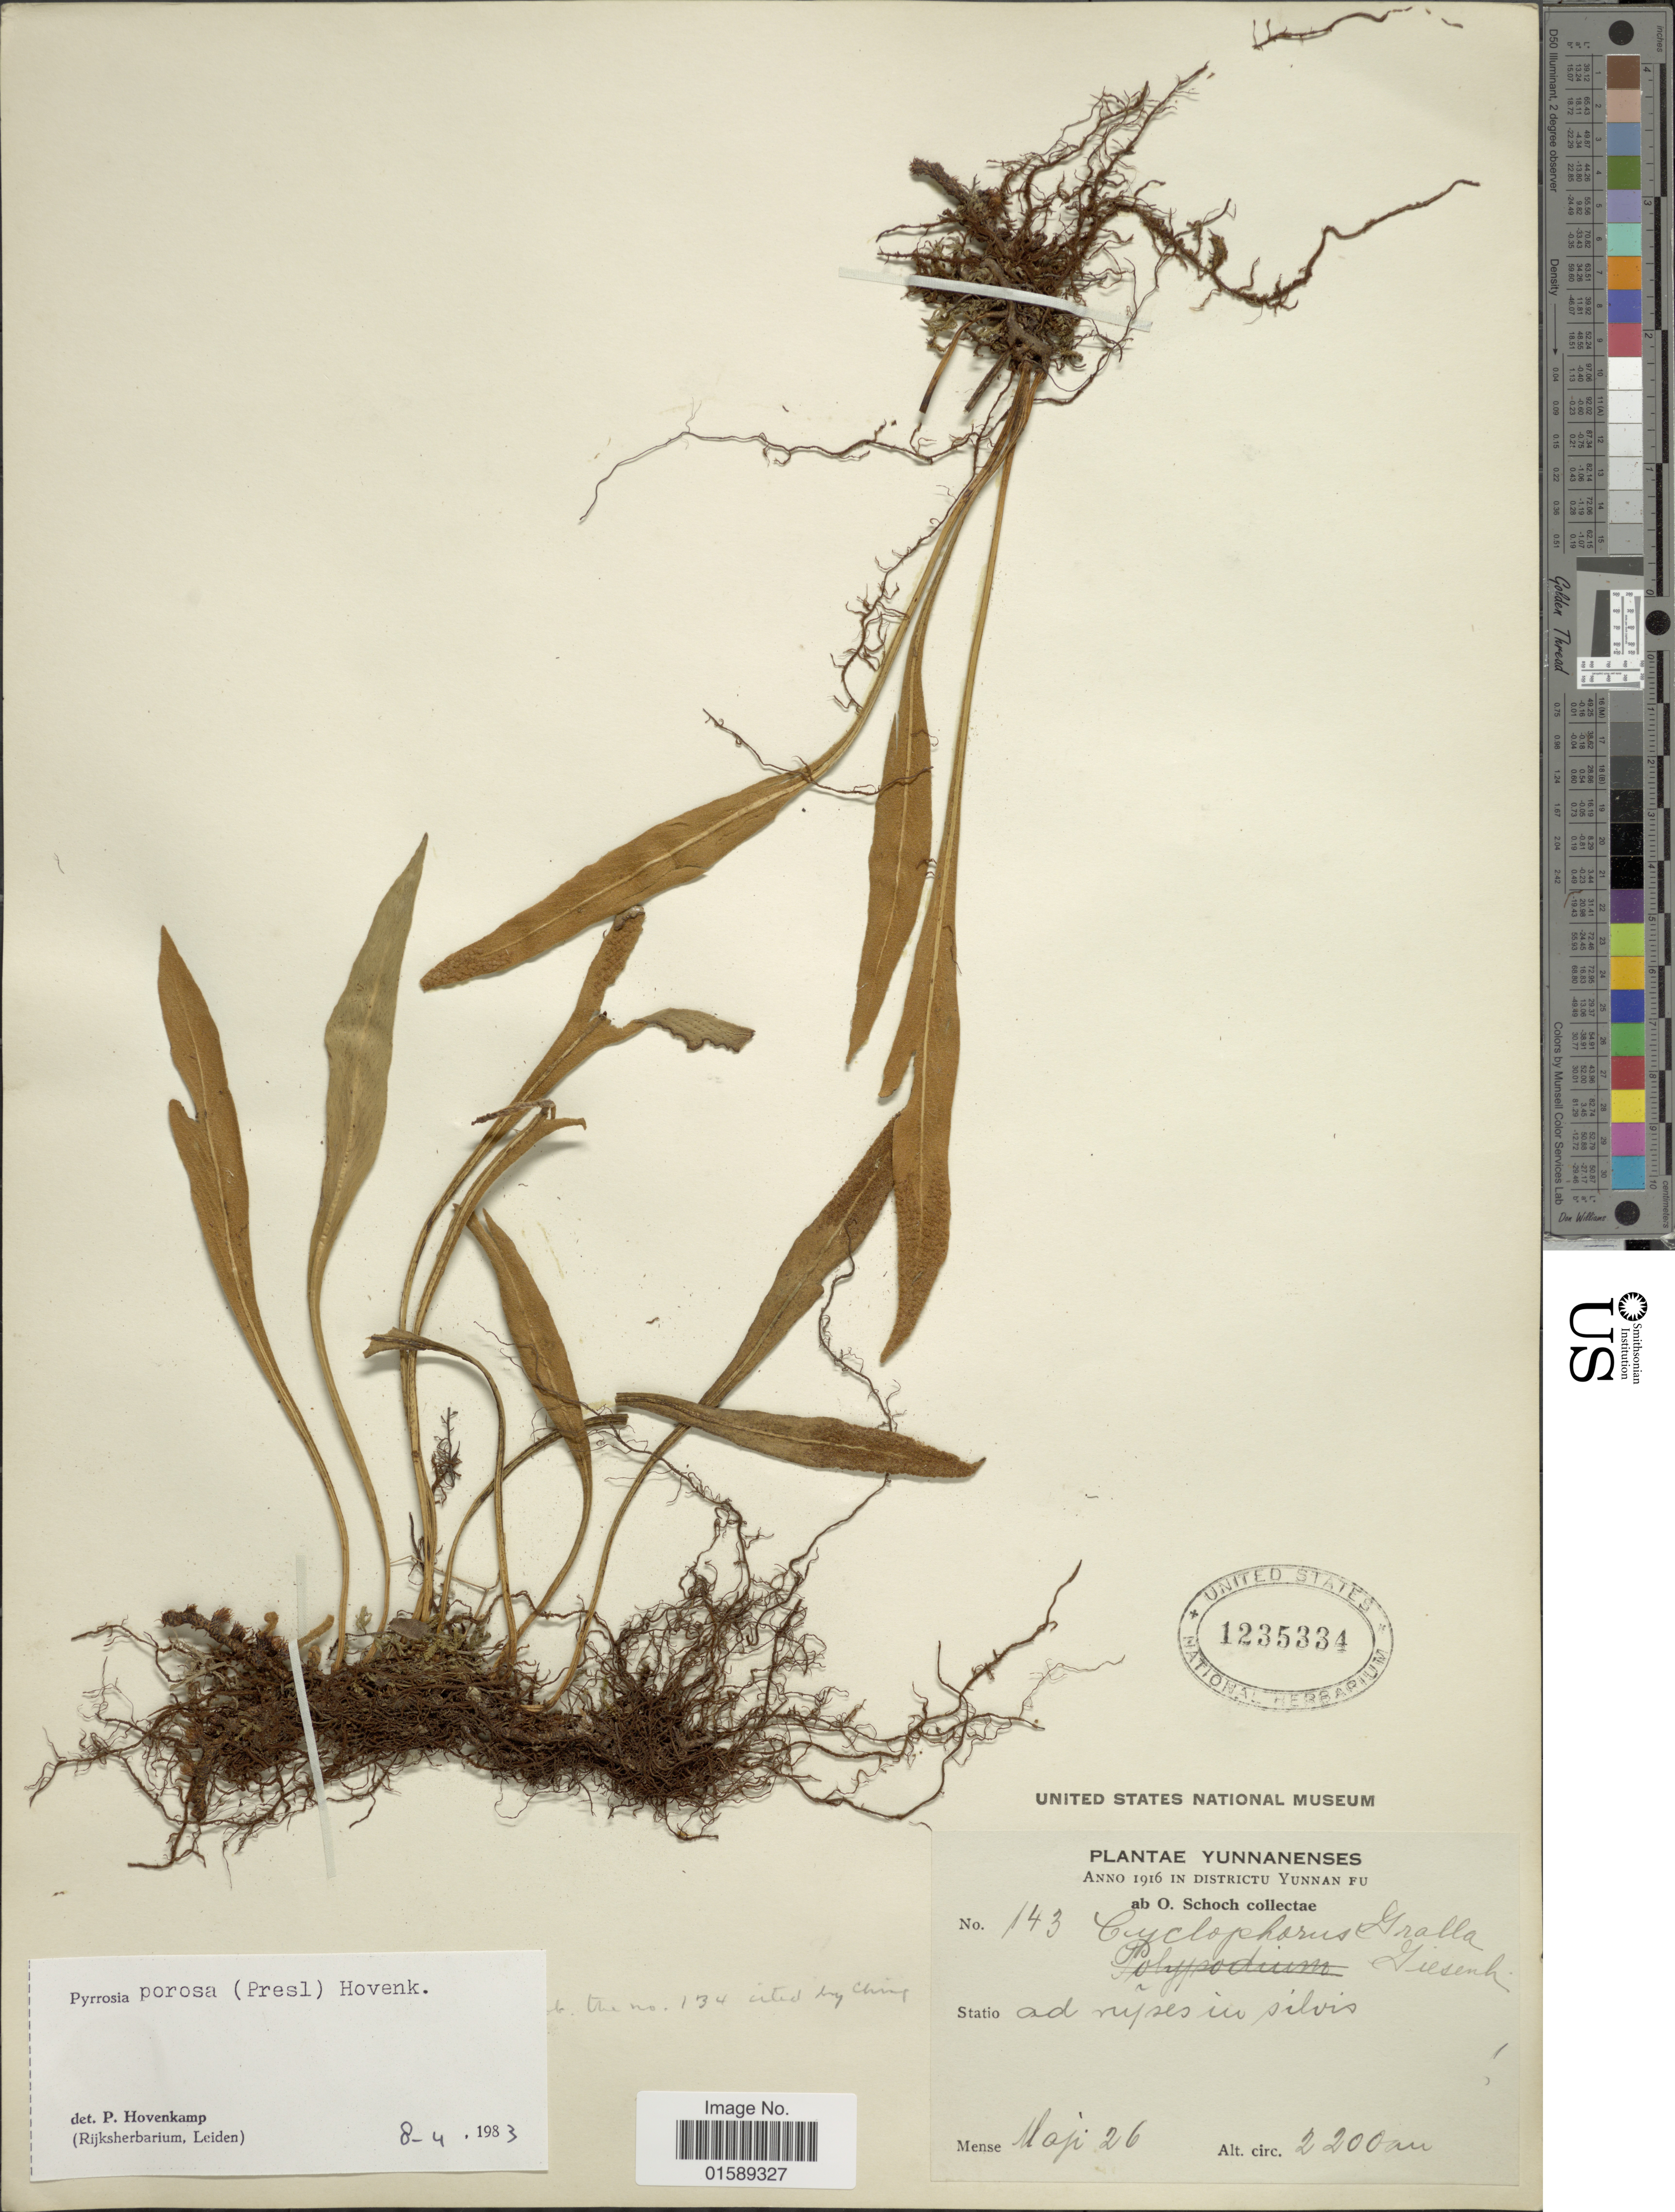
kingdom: Plantae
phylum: Tracheophyta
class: Polypodiopsida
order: Polypodiales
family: Polypodiaceae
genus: Pyrrosia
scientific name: Pyrrosia porosa var. porosa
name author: (C. Presl) Hovenkamp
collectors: O. Schoch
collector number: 143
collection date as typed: Transcribed d/m/y: /5/26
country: China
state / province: Yunnan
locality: Yunnanenses, In districtu Yunnan Fu. Statio ad rupes in silvis.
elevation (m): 2200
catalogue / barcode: US 1235334